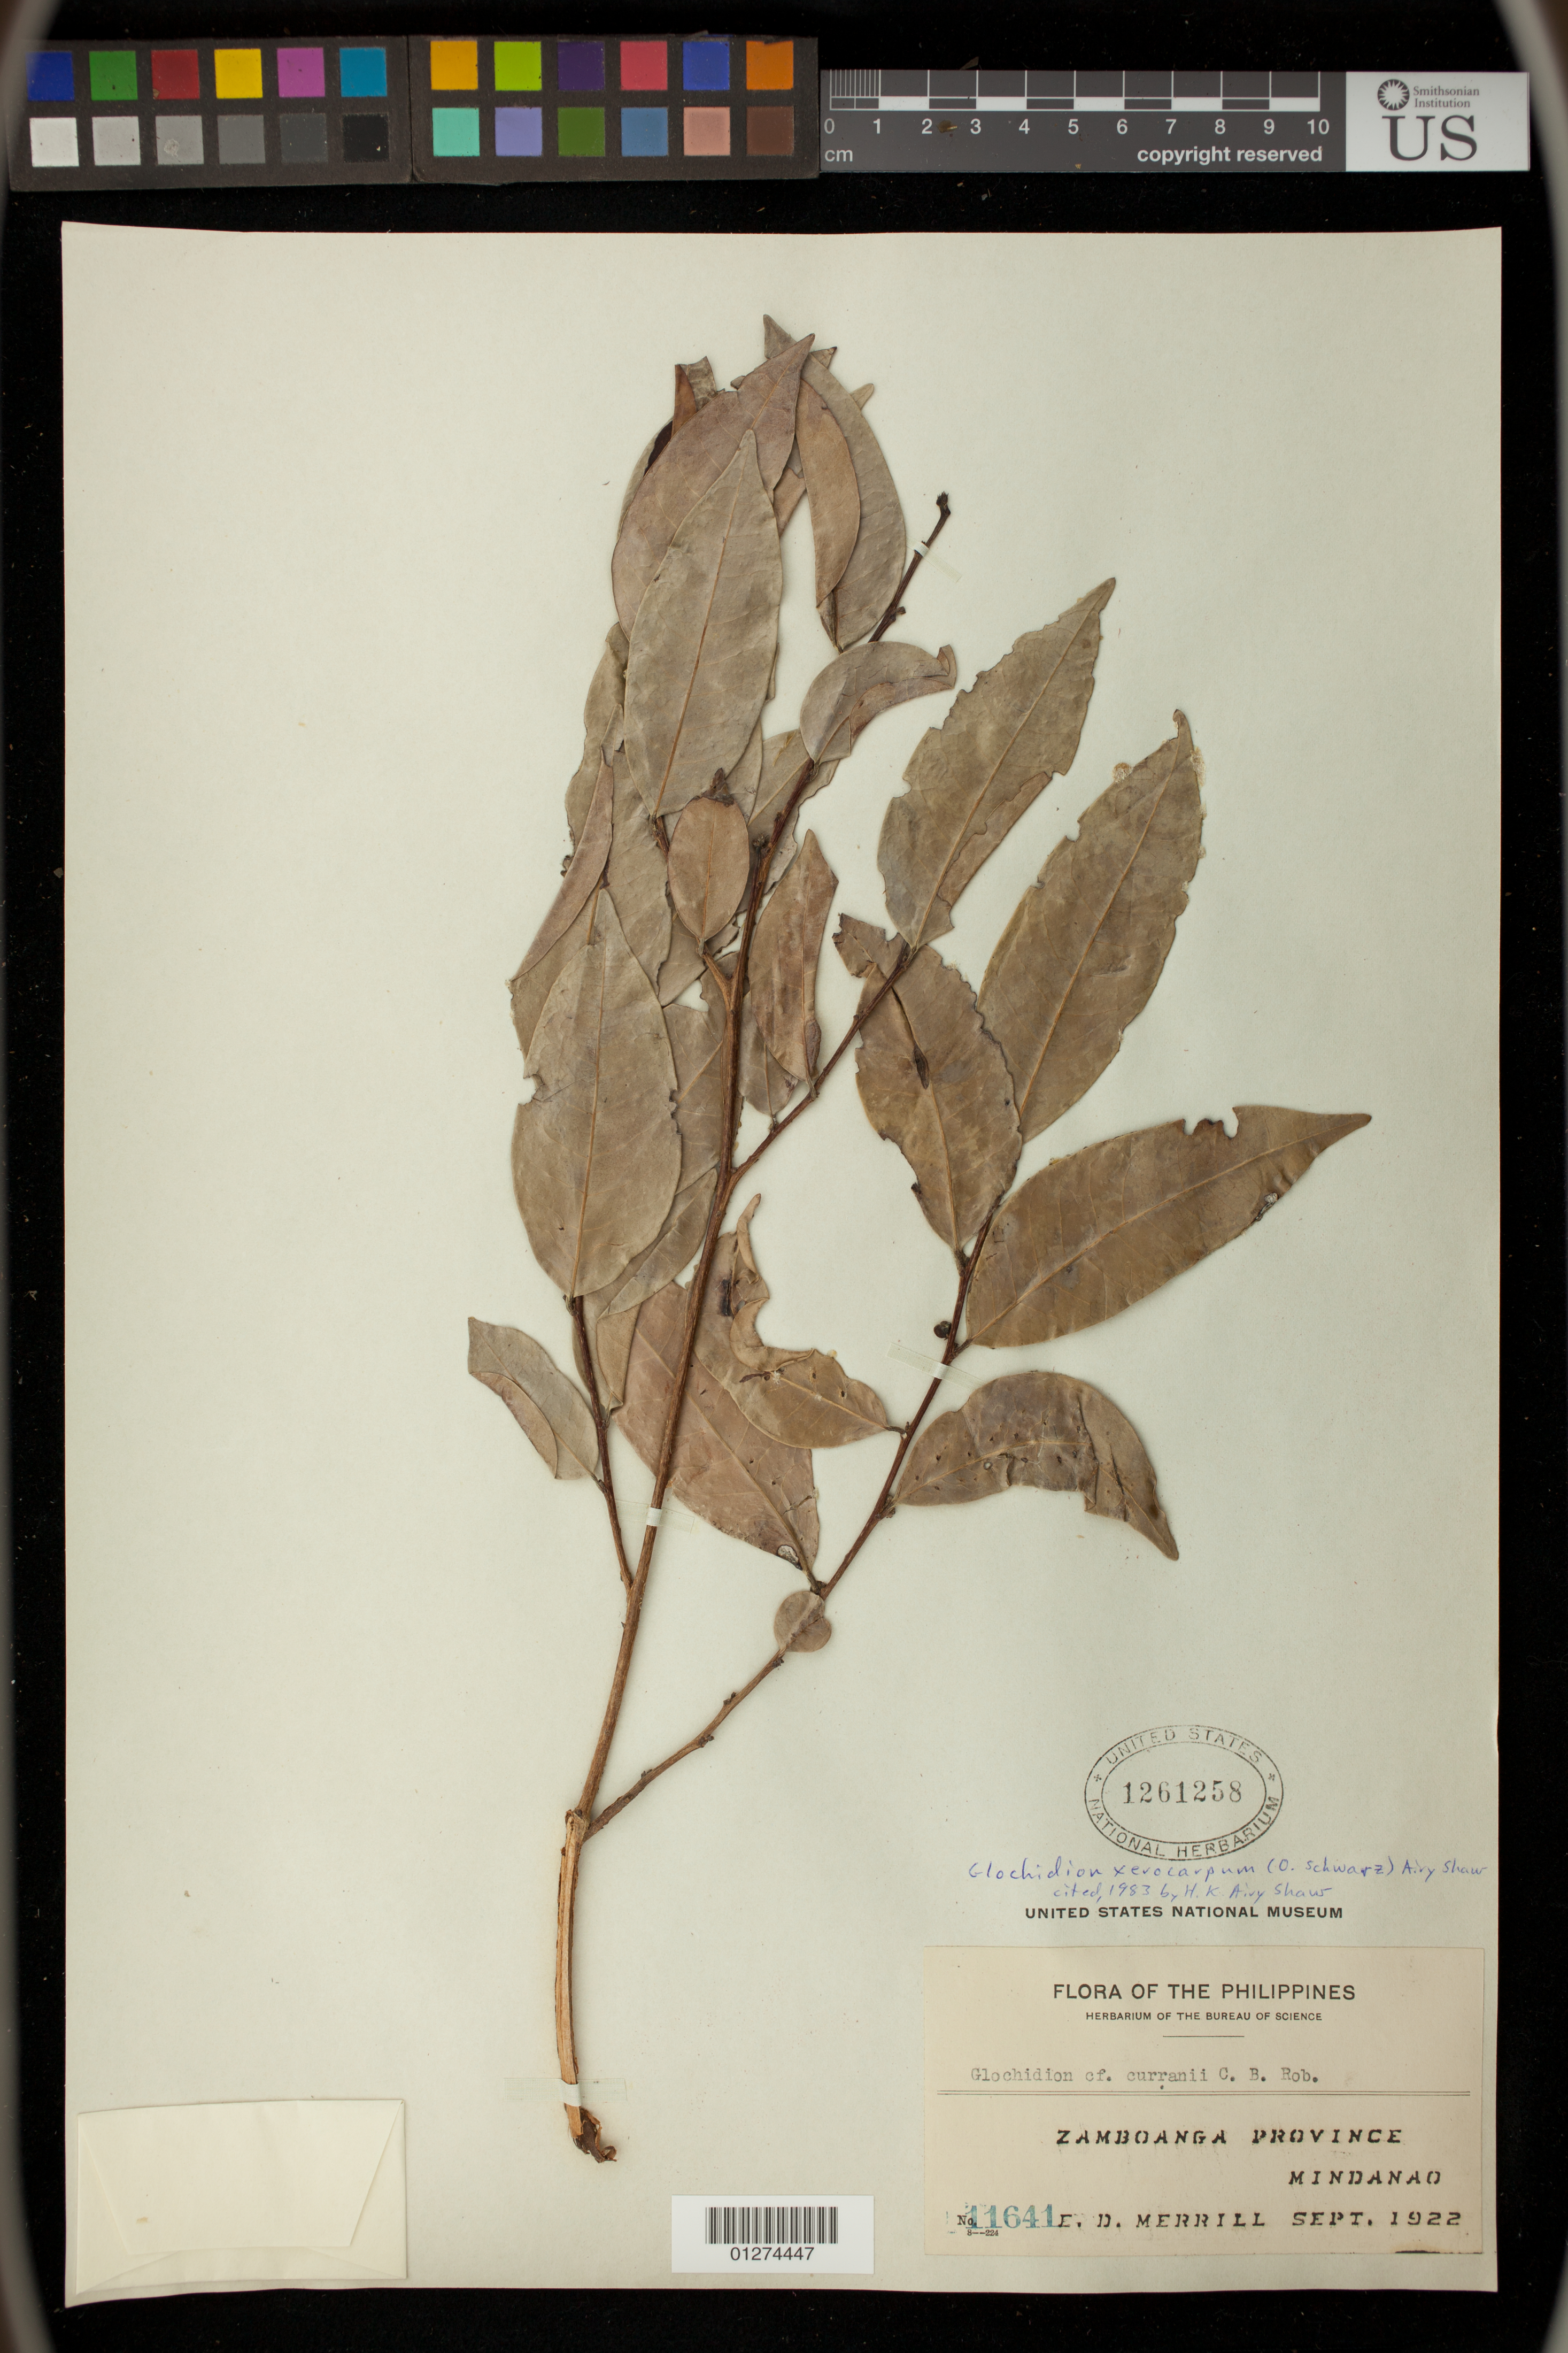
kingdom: Plantae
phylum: Tracheophyta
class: Magnoliopsida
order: Malpighiales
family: Phyllanthaceae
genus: Glochidion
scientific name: Glochidion xerocarpum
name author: (O. Schwarz) Airy Shaw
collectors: E. D. Merrill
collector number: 11641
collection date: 1922-09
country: Philippines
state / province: Zamboanga Peninsula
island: Mindanao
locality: Zamboanga Province, Mindanao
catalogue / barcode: US 1261258